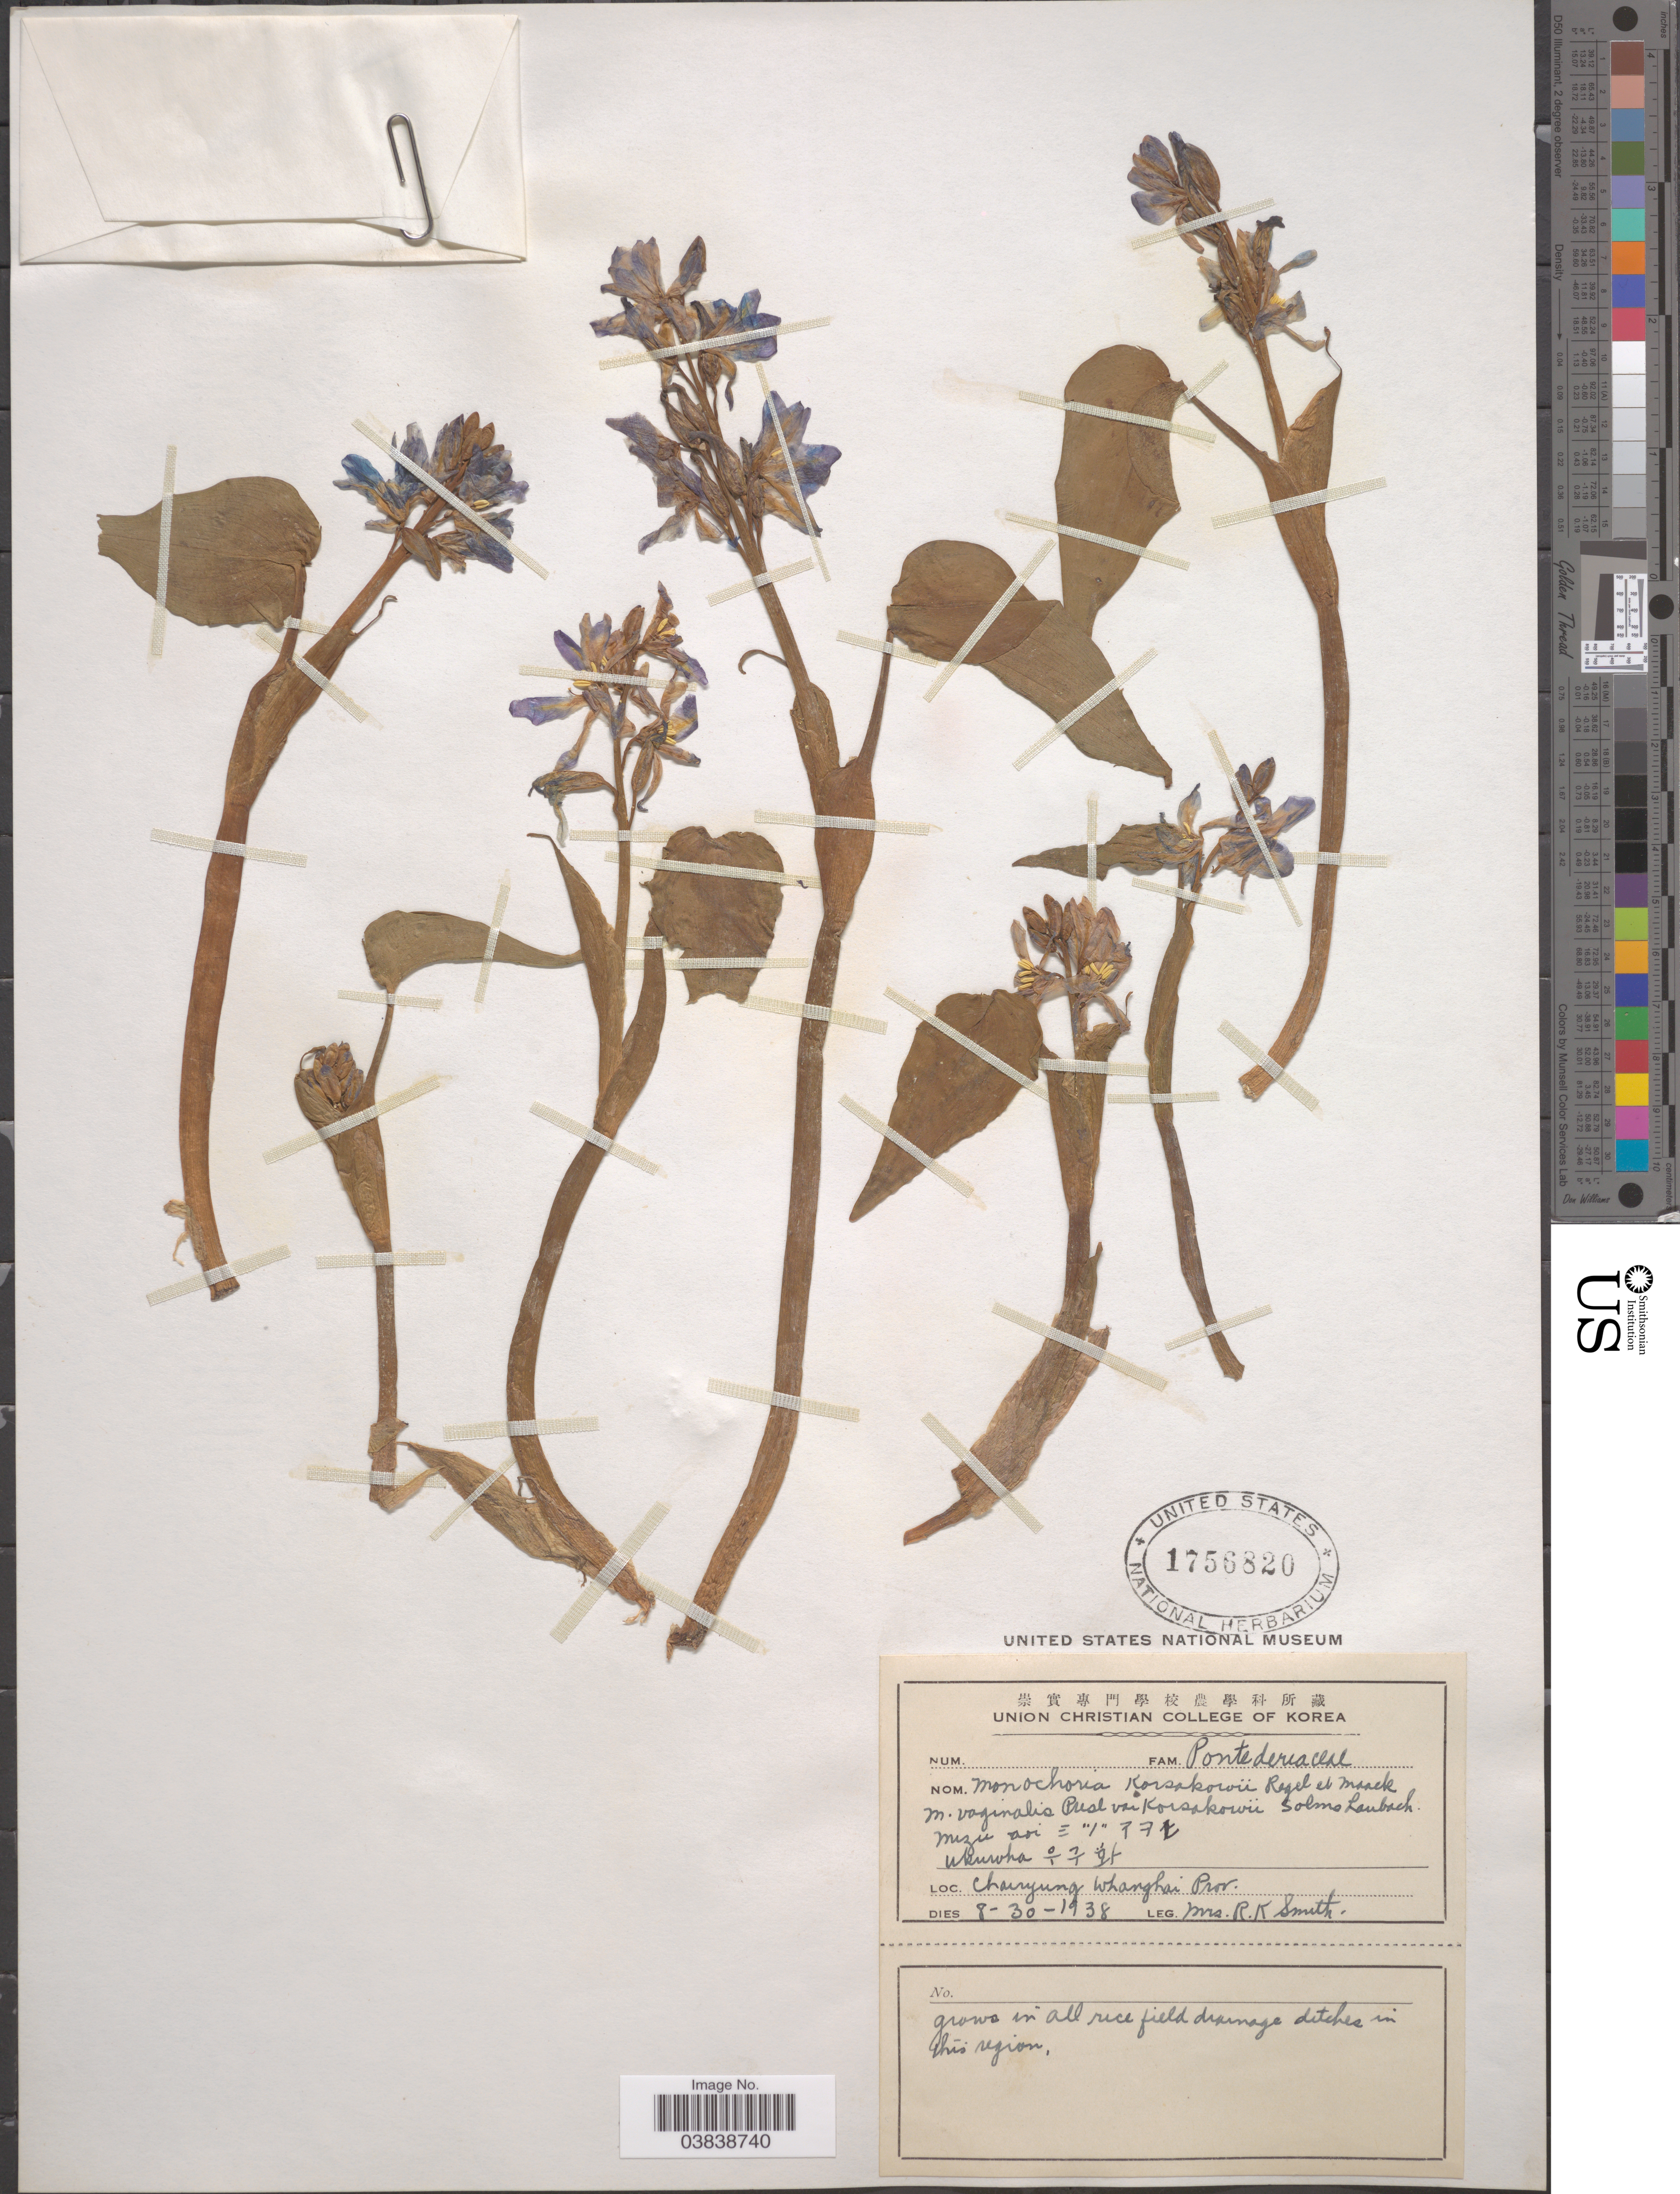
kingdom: Plantae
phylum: Tracheophyta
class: Liliopsida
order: Commelinales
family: Pontederiaceae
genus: Monochoria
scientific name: Monochoria korsakowii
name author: Regel & Maack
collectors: Mrs. R. K. Smith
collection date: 1938-08-30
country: North Korea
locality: Korea. Chairyung Whanghai Prov.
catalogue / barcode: US 1756820